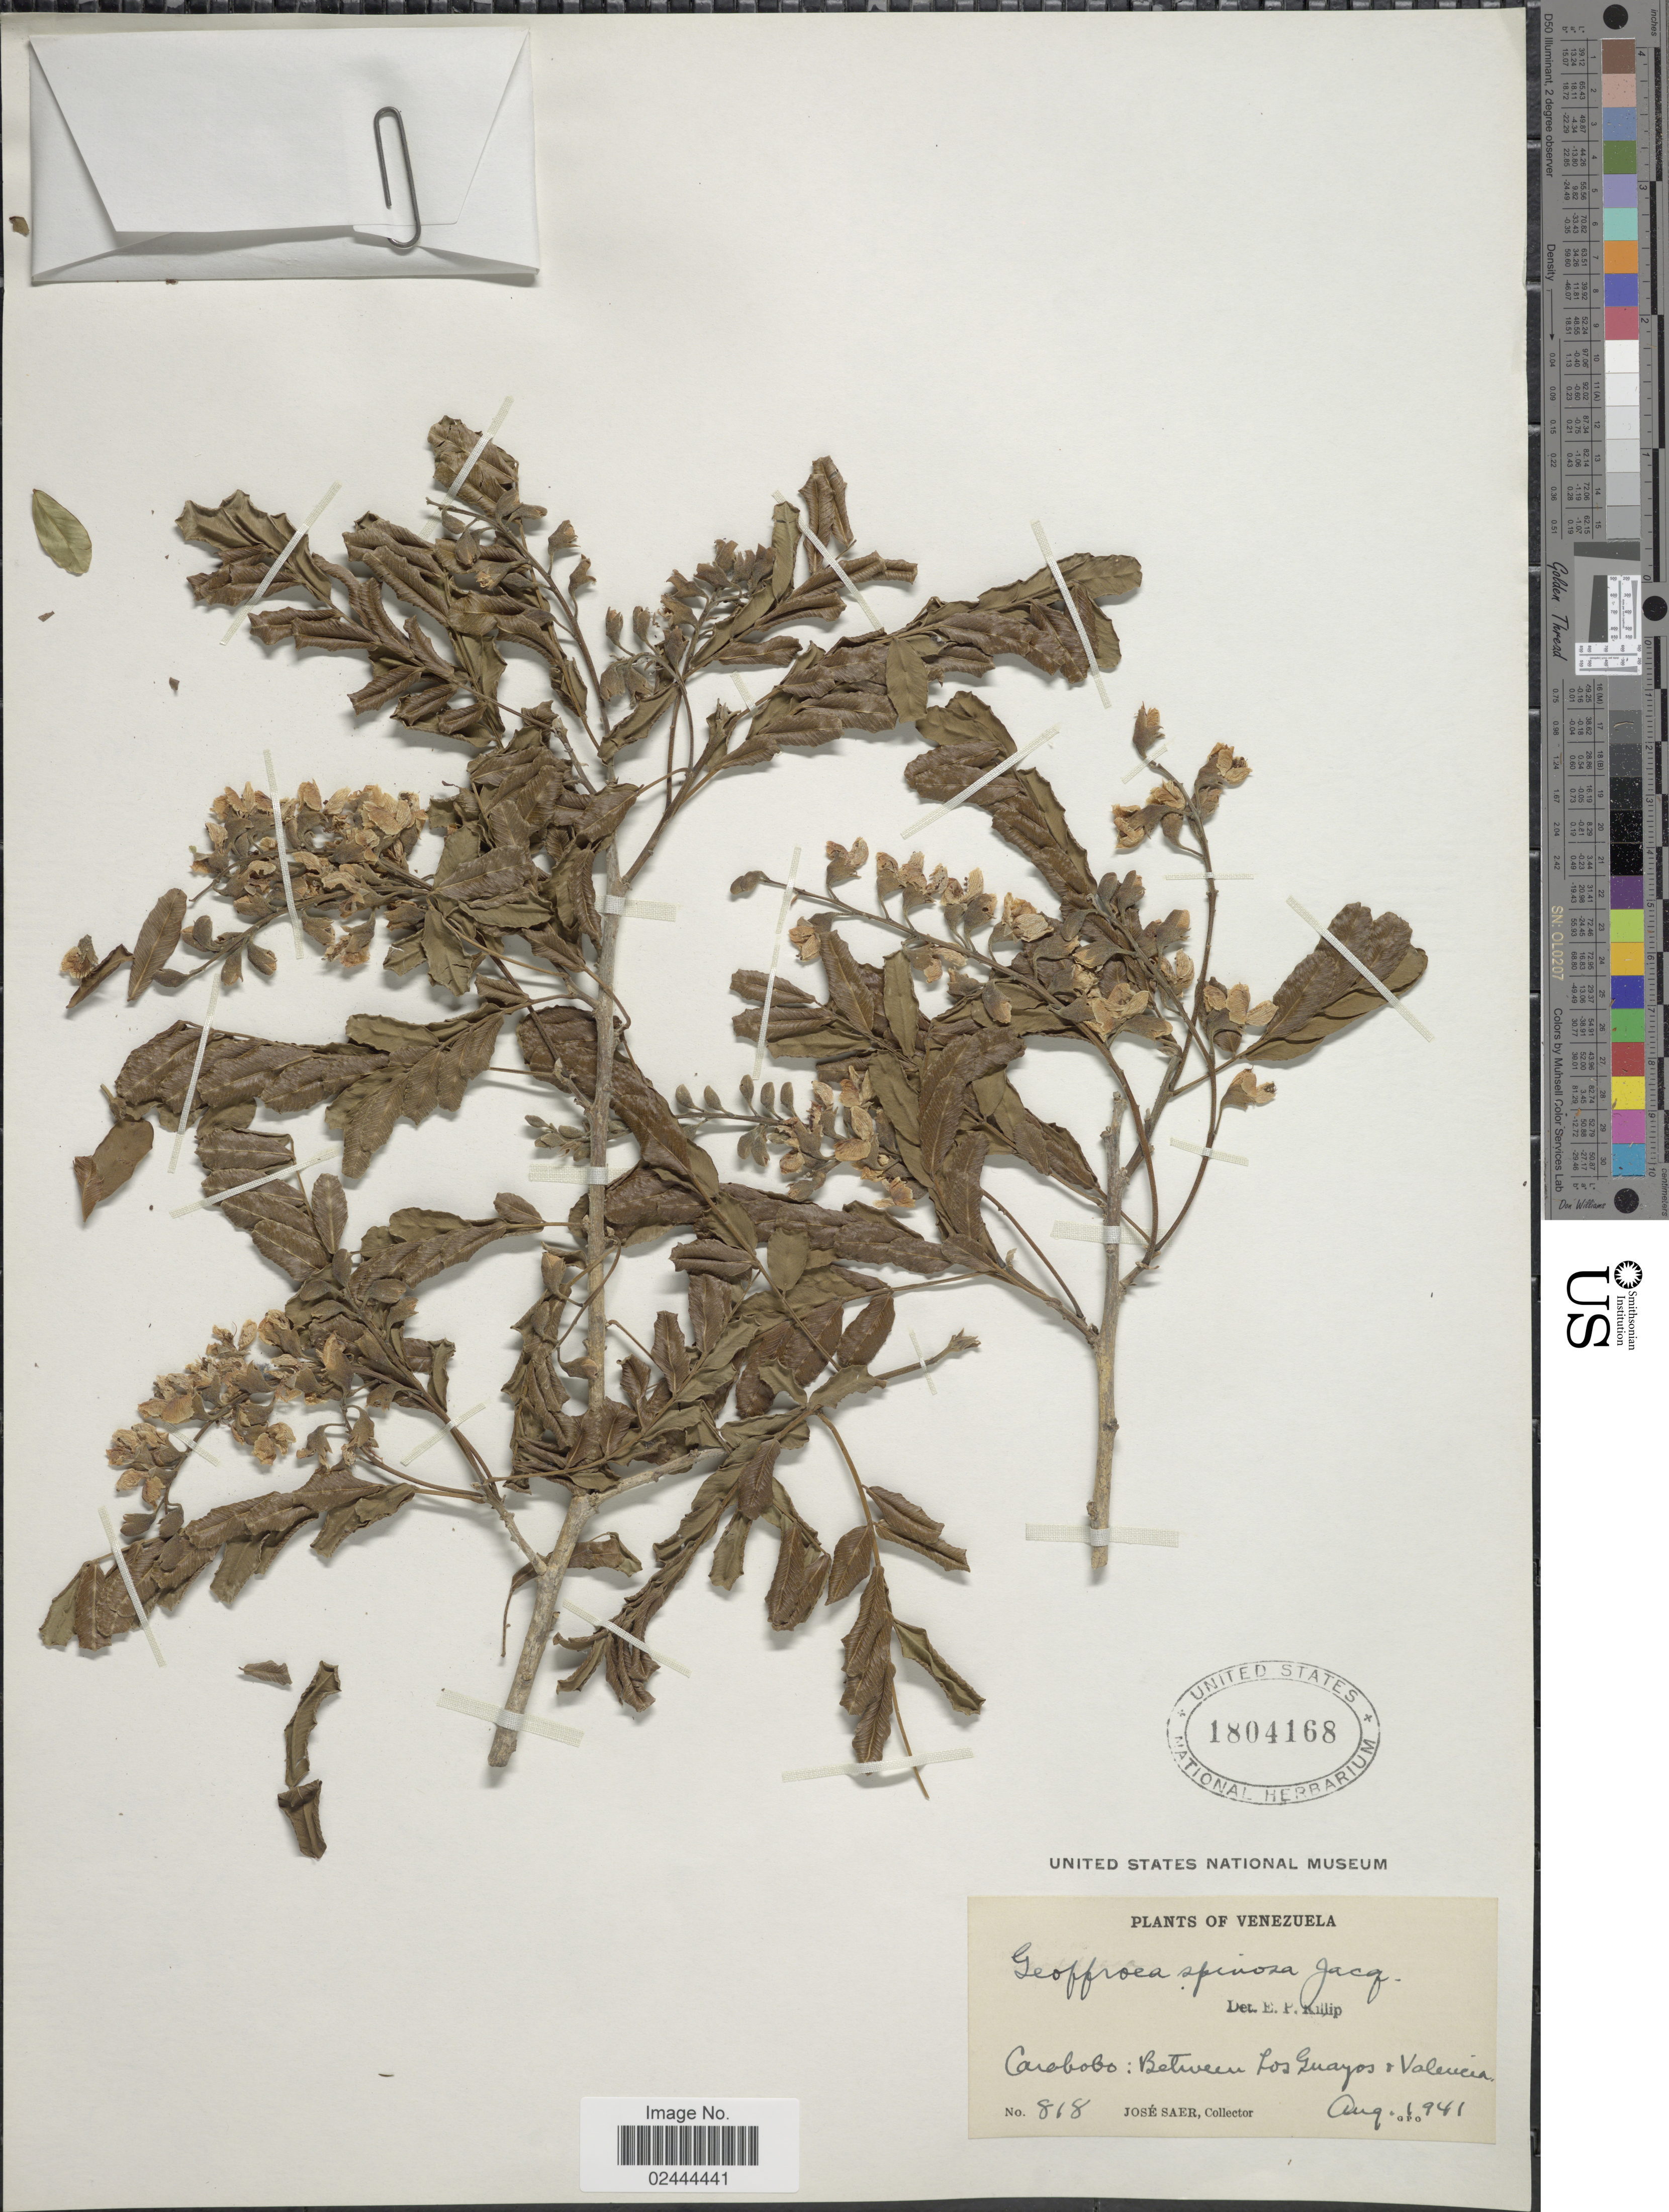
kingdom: Plantae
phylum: Tracheophyta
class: Magnoliopsida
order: Fabales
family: Fabaceae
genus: Geoffroea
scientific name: Geoffroea spinosa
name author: Jacq.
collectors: J. Saer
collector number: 818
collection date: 1941-08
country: Venezuela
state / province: Carabobo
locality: Between Los Guayos & Valencia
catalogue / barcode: US 1804168